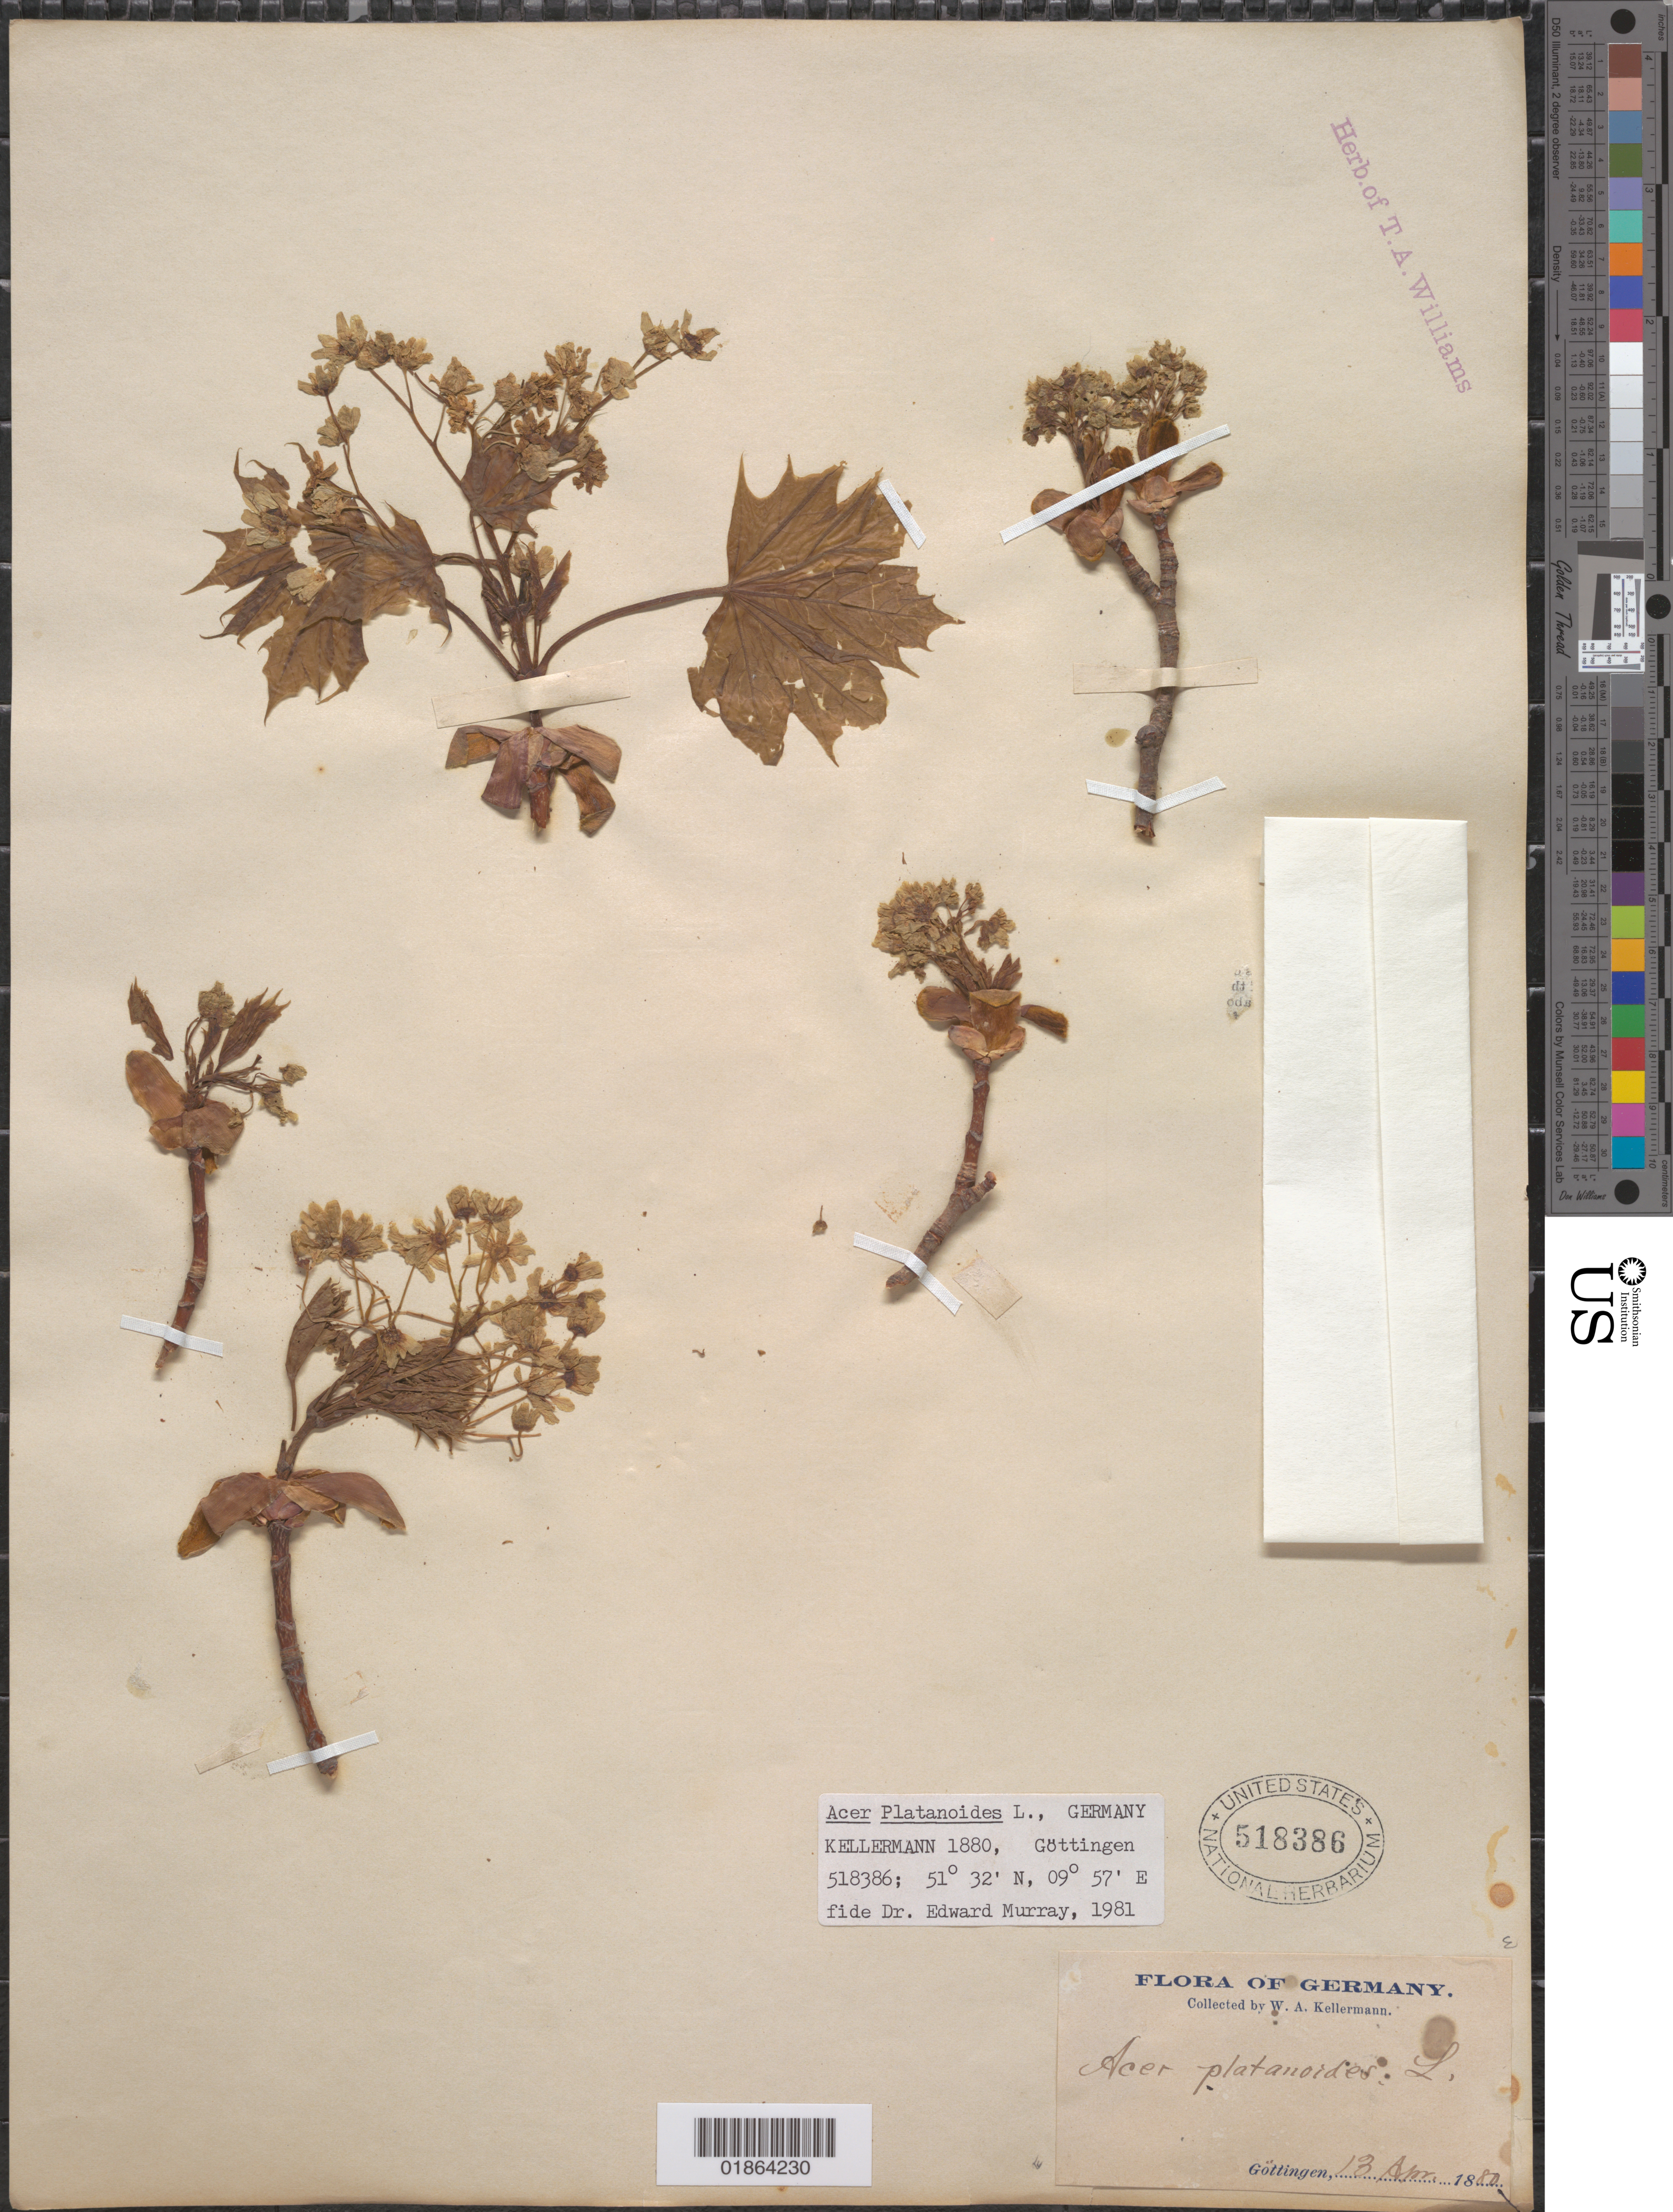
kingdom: Plantae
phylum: Tracheophyta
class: Magnoliopsida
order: Sapindales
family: Sapindaceae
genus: Acer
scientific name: Acer platanoides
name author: L.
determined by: Murray, Edward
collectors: W. A. Kellerman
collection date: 1880-04-13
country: Germany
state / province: Niedersachsen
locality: Gottingen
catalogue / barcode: US 518386